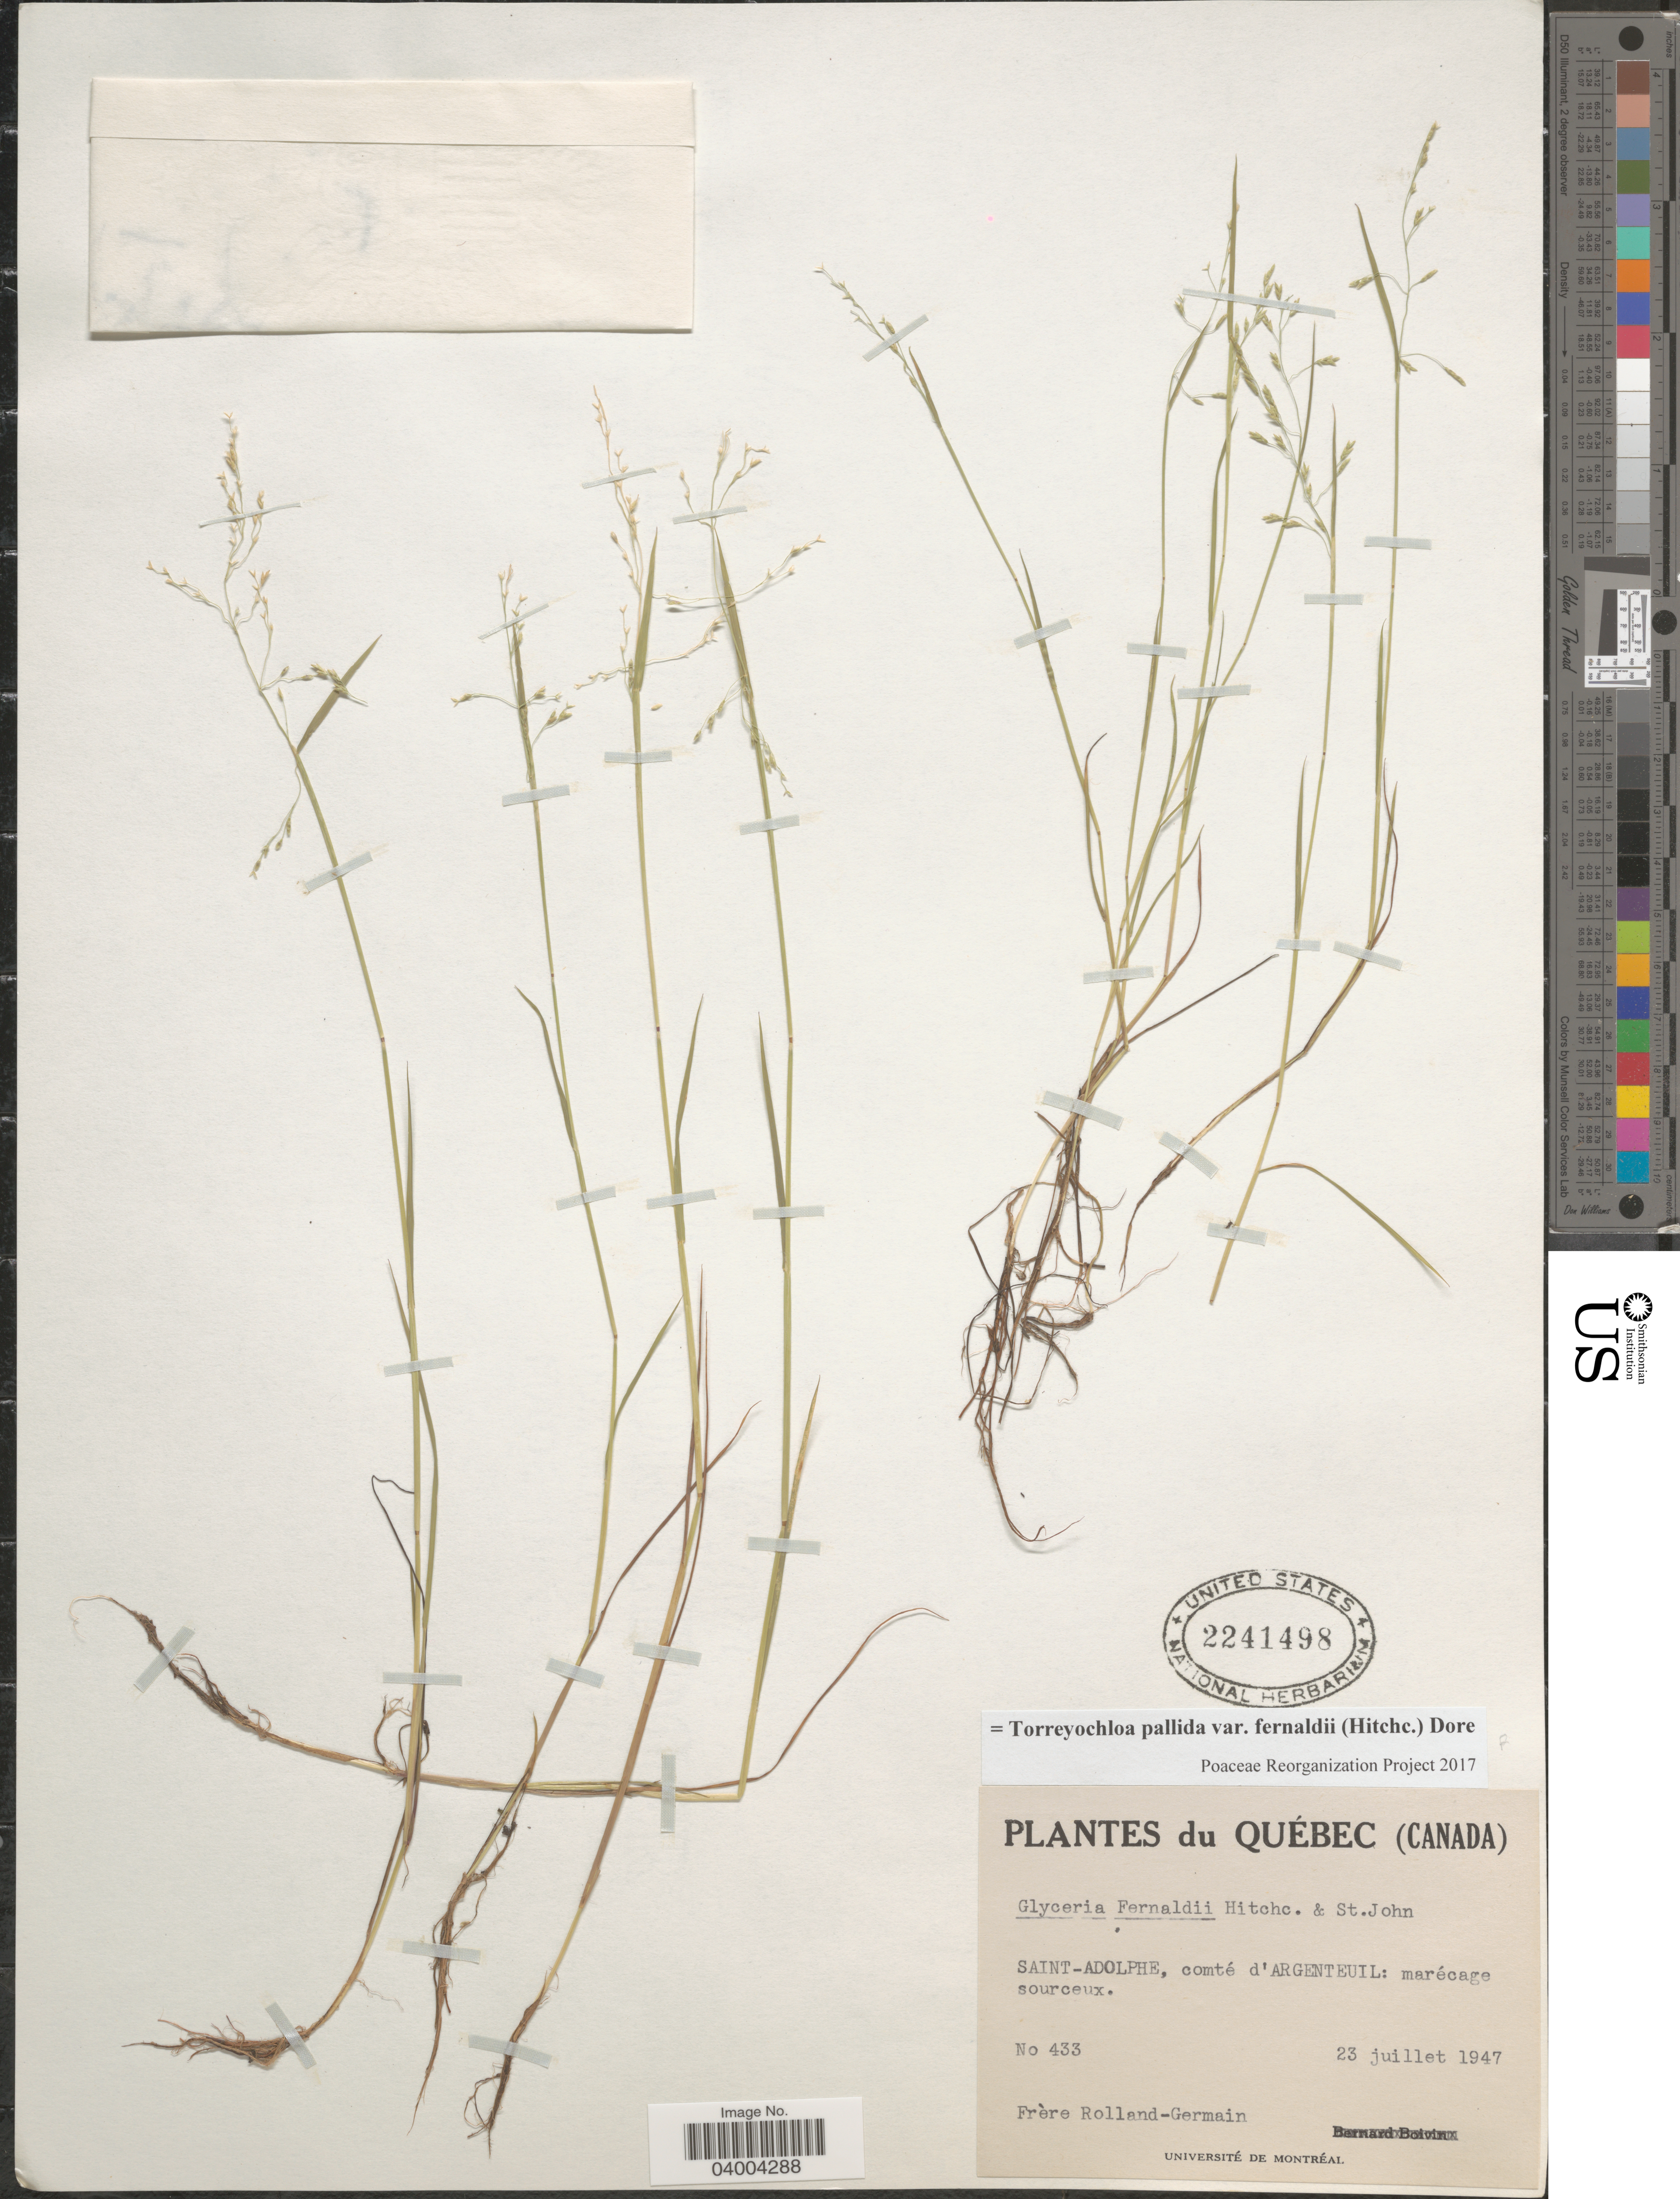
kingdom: Plantae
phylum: Tracheophyta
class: Liliopsida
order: Poales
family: Poaceae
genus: Torreyochloa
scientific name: Torreyochloa pallida var. fernaldii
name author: (Hitchc.) Dore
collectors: Rolland-Germain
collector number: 433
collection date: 1947-07-23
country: Canada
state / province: Quebec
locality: Saint-Adolphe, comté d' Argenteuil: marécage sourceux.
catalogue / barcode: US 2241498